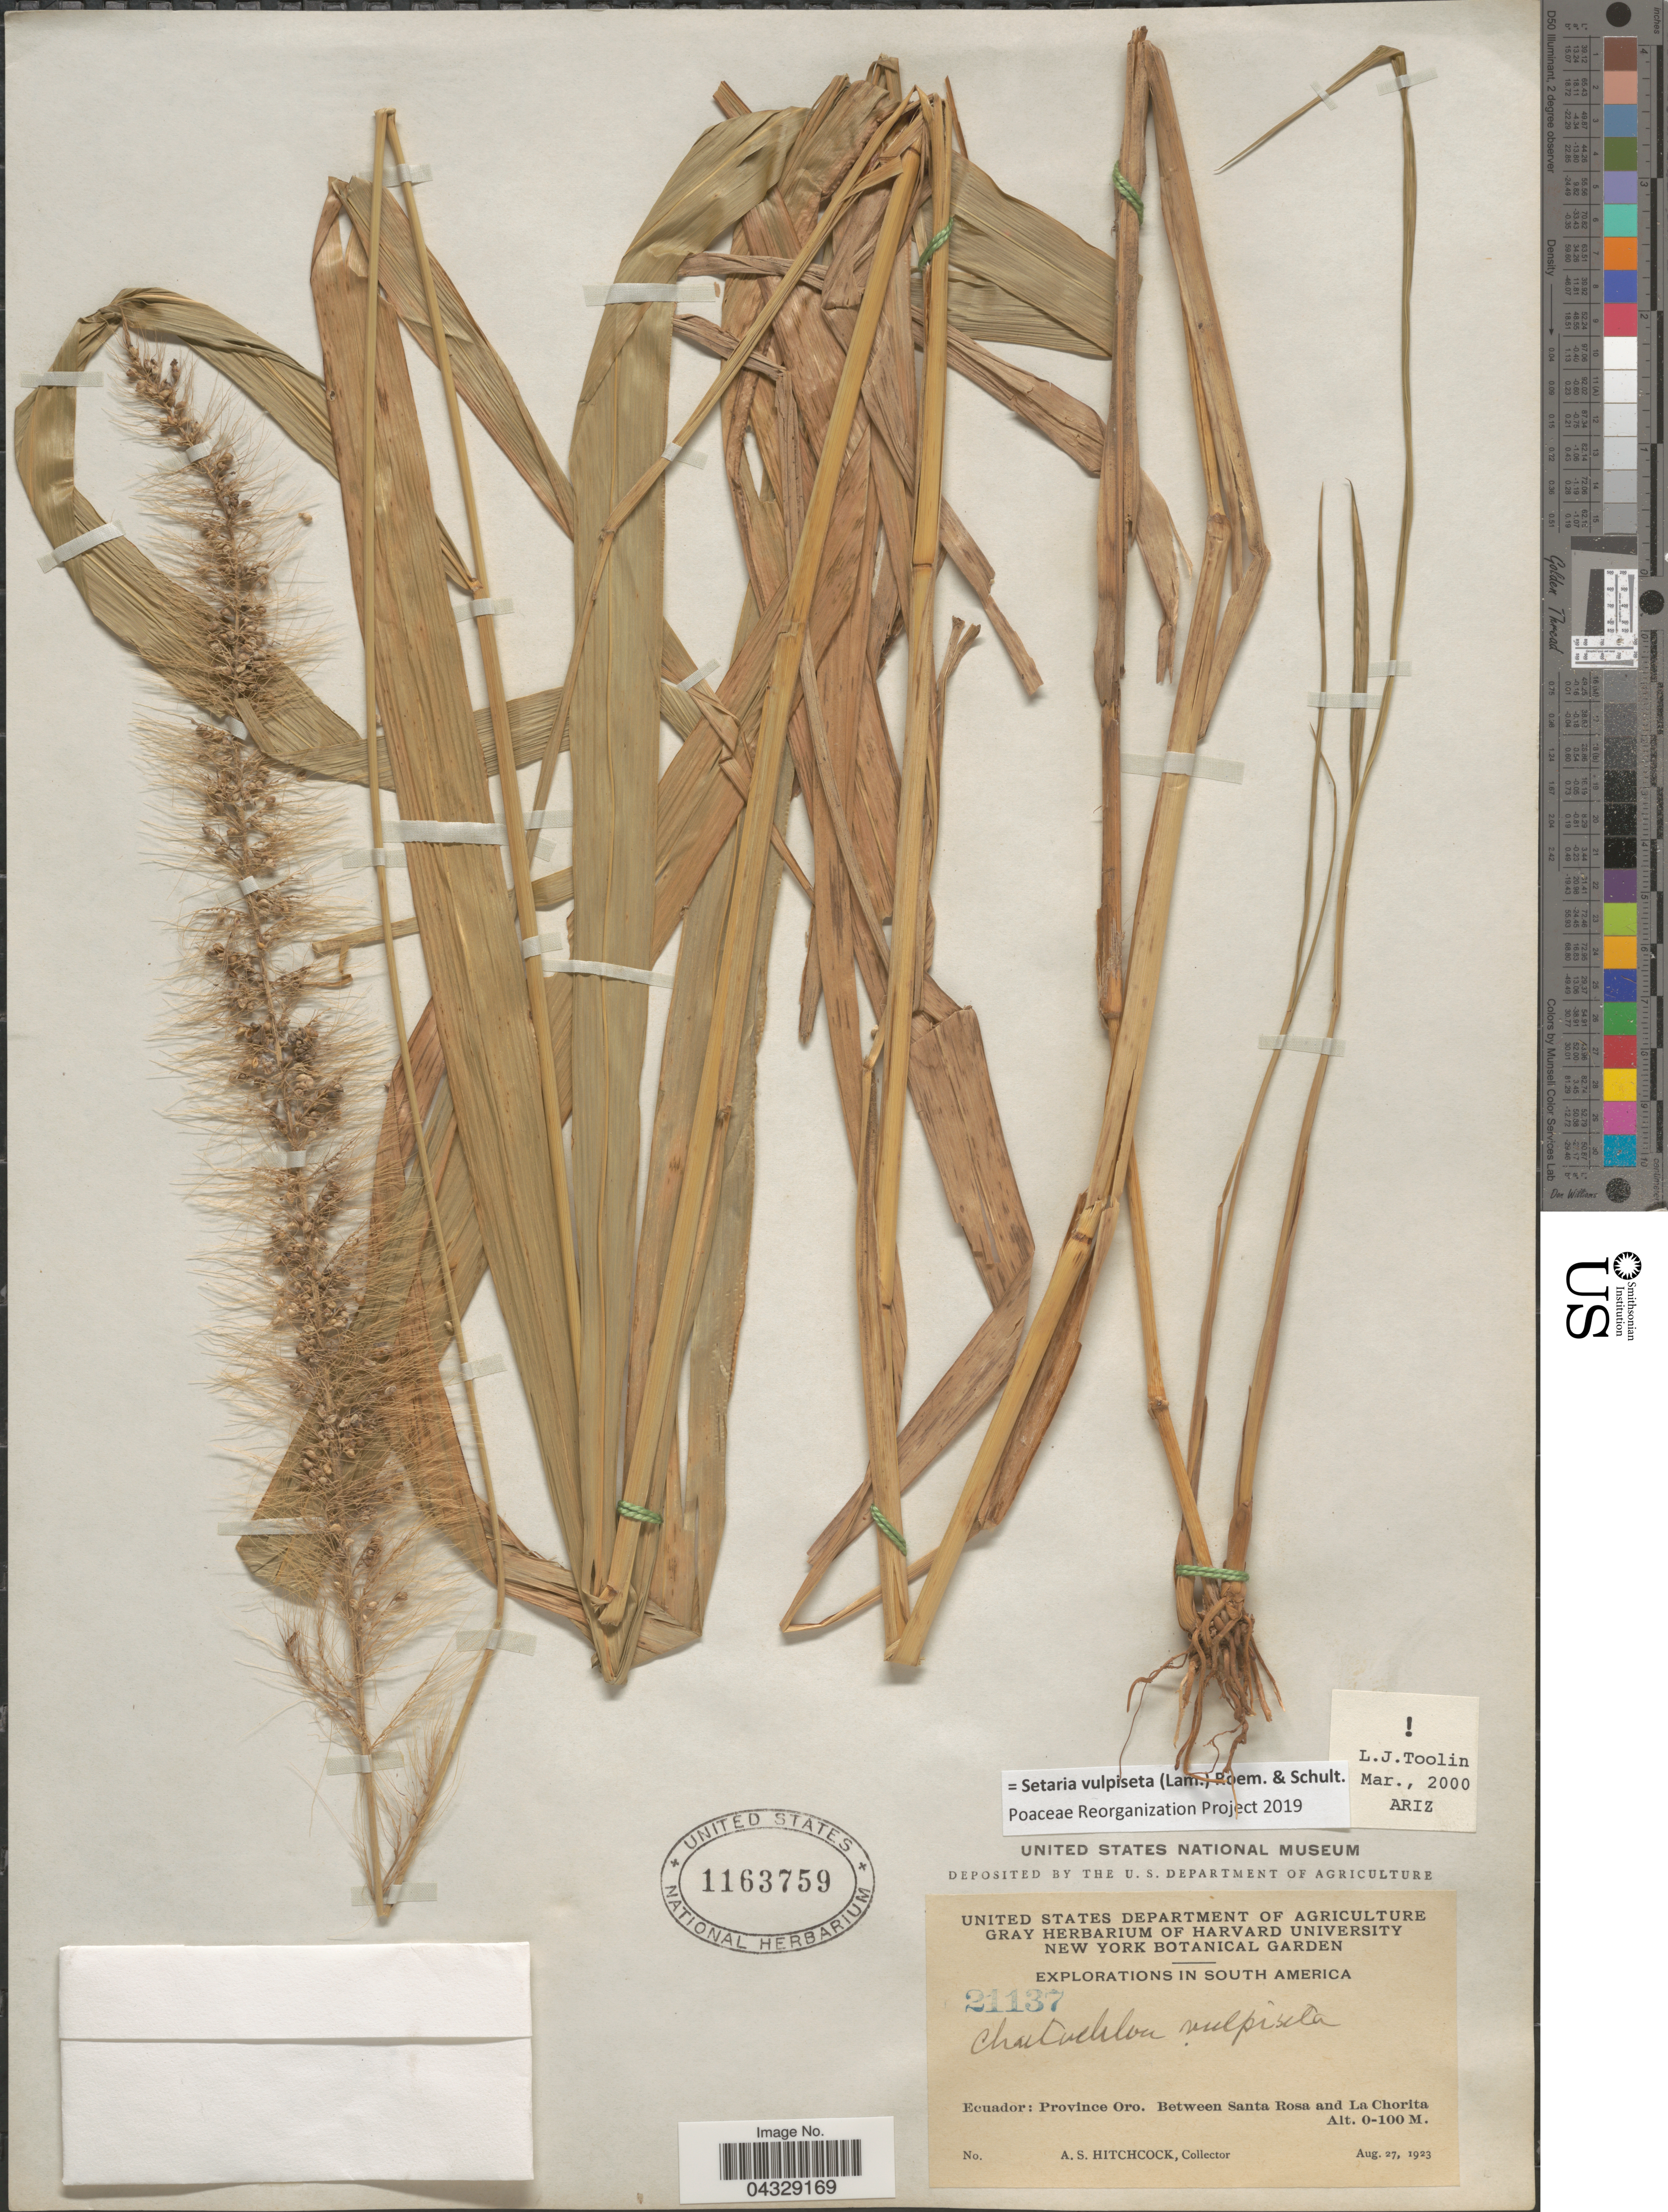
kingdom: Plantae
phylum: Tracheophyta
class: Liliopsida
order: Poales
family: Poaceae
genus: Setaria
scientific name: Setaria vulpiseta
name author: (Lam.) Roem. & Schult.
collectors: A. S. Hitchcock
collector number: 21137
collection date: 1923-08-27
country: Ecuador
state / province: El Oro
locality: Explorations in South America. Between Santa Rosa and La Chorita.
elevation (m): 0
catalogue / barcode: US 1163759